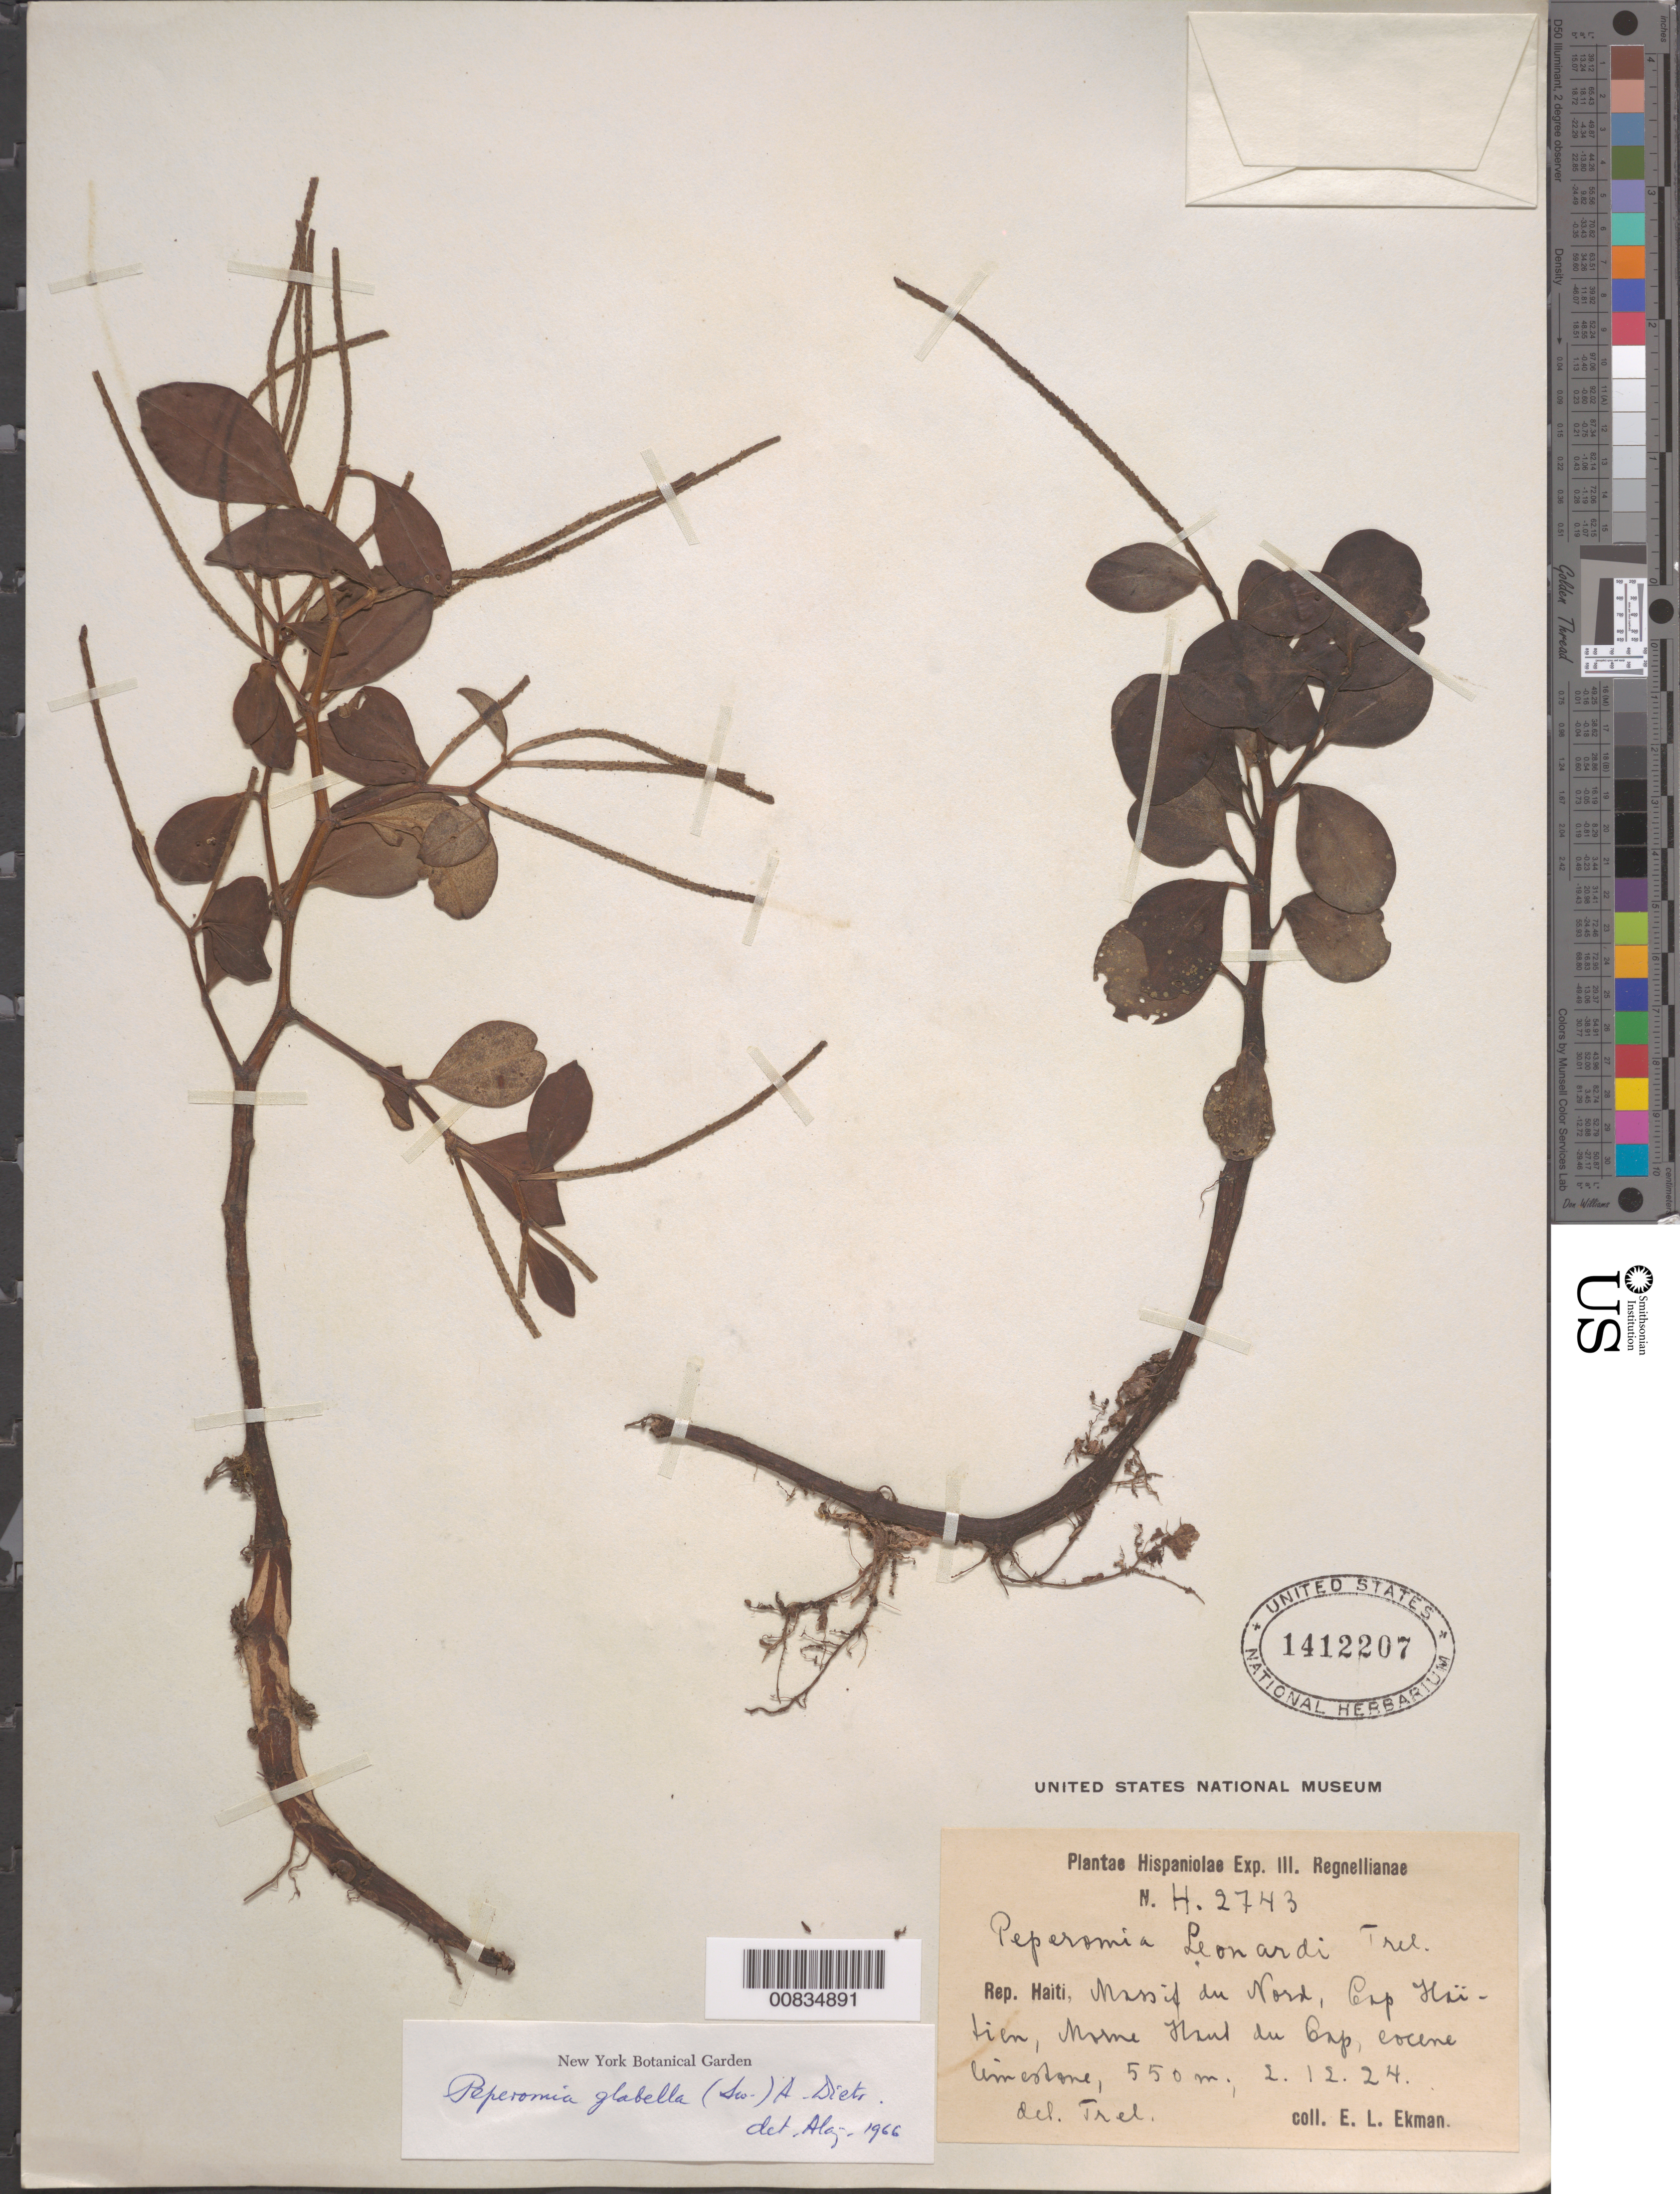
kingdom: Plantae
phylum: Tracheophyta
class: Magnoliopsida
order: Piperales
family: Piperaceae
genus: Peperomia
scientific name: Peperomia glabella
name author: (Sw.) A. Dietr.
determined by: Liogier, Alain H.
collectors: E. L. Ekman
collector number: H 2743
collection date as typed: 02 Dec 1924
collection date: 1924-12-02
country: Haiti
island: Hispaniola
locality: Massif du Nord, Cap Haitien, Haut du Cap.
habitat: Eocene limestone.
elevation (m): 550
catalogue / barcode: US 1412207